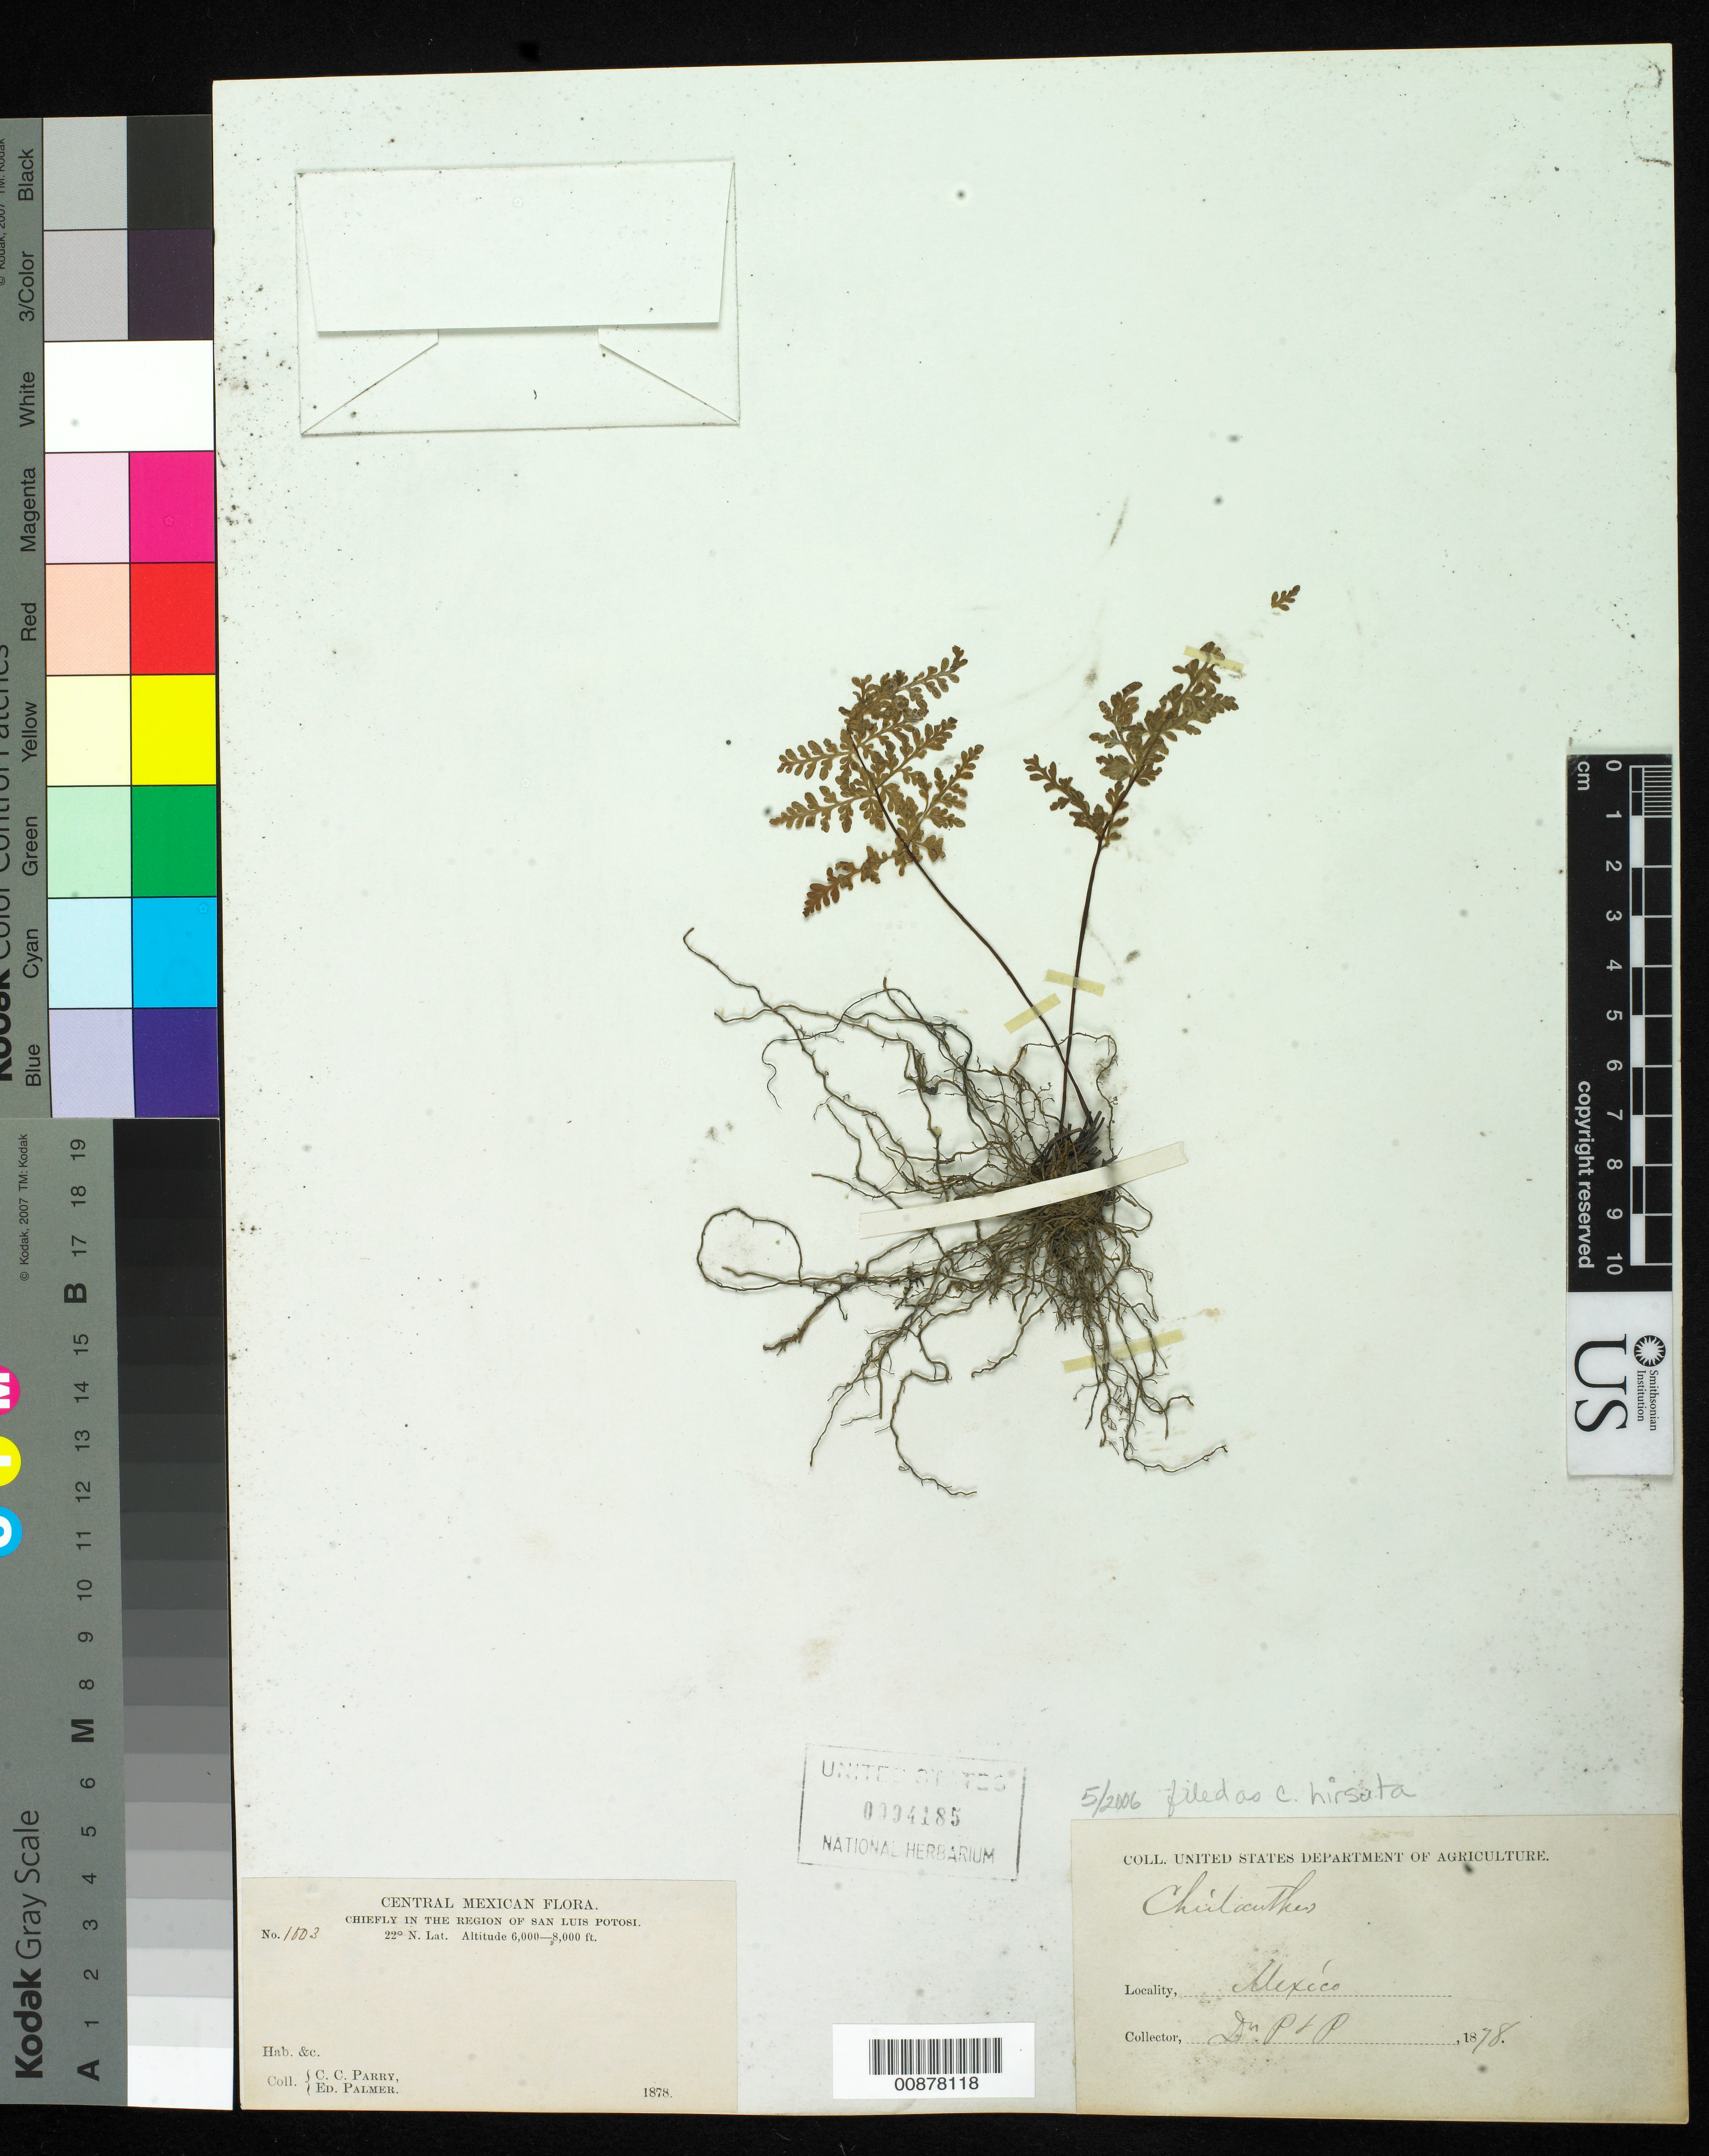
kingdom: Plantae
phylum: Tracheophyta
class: Polypodiopsida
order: Polypodiales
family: Pteridaceae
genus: Gaga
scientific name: Gaga hirsuta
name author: (Link) Fay W. Li & Windham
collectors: C. C. Parry & E. Palmer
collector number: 1003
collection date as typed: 1878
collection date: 1878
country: Mexico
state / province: San Luis Potosí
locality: Chiefly in the region of San Luis Potosí.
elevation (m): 1829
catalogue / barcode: US 94185